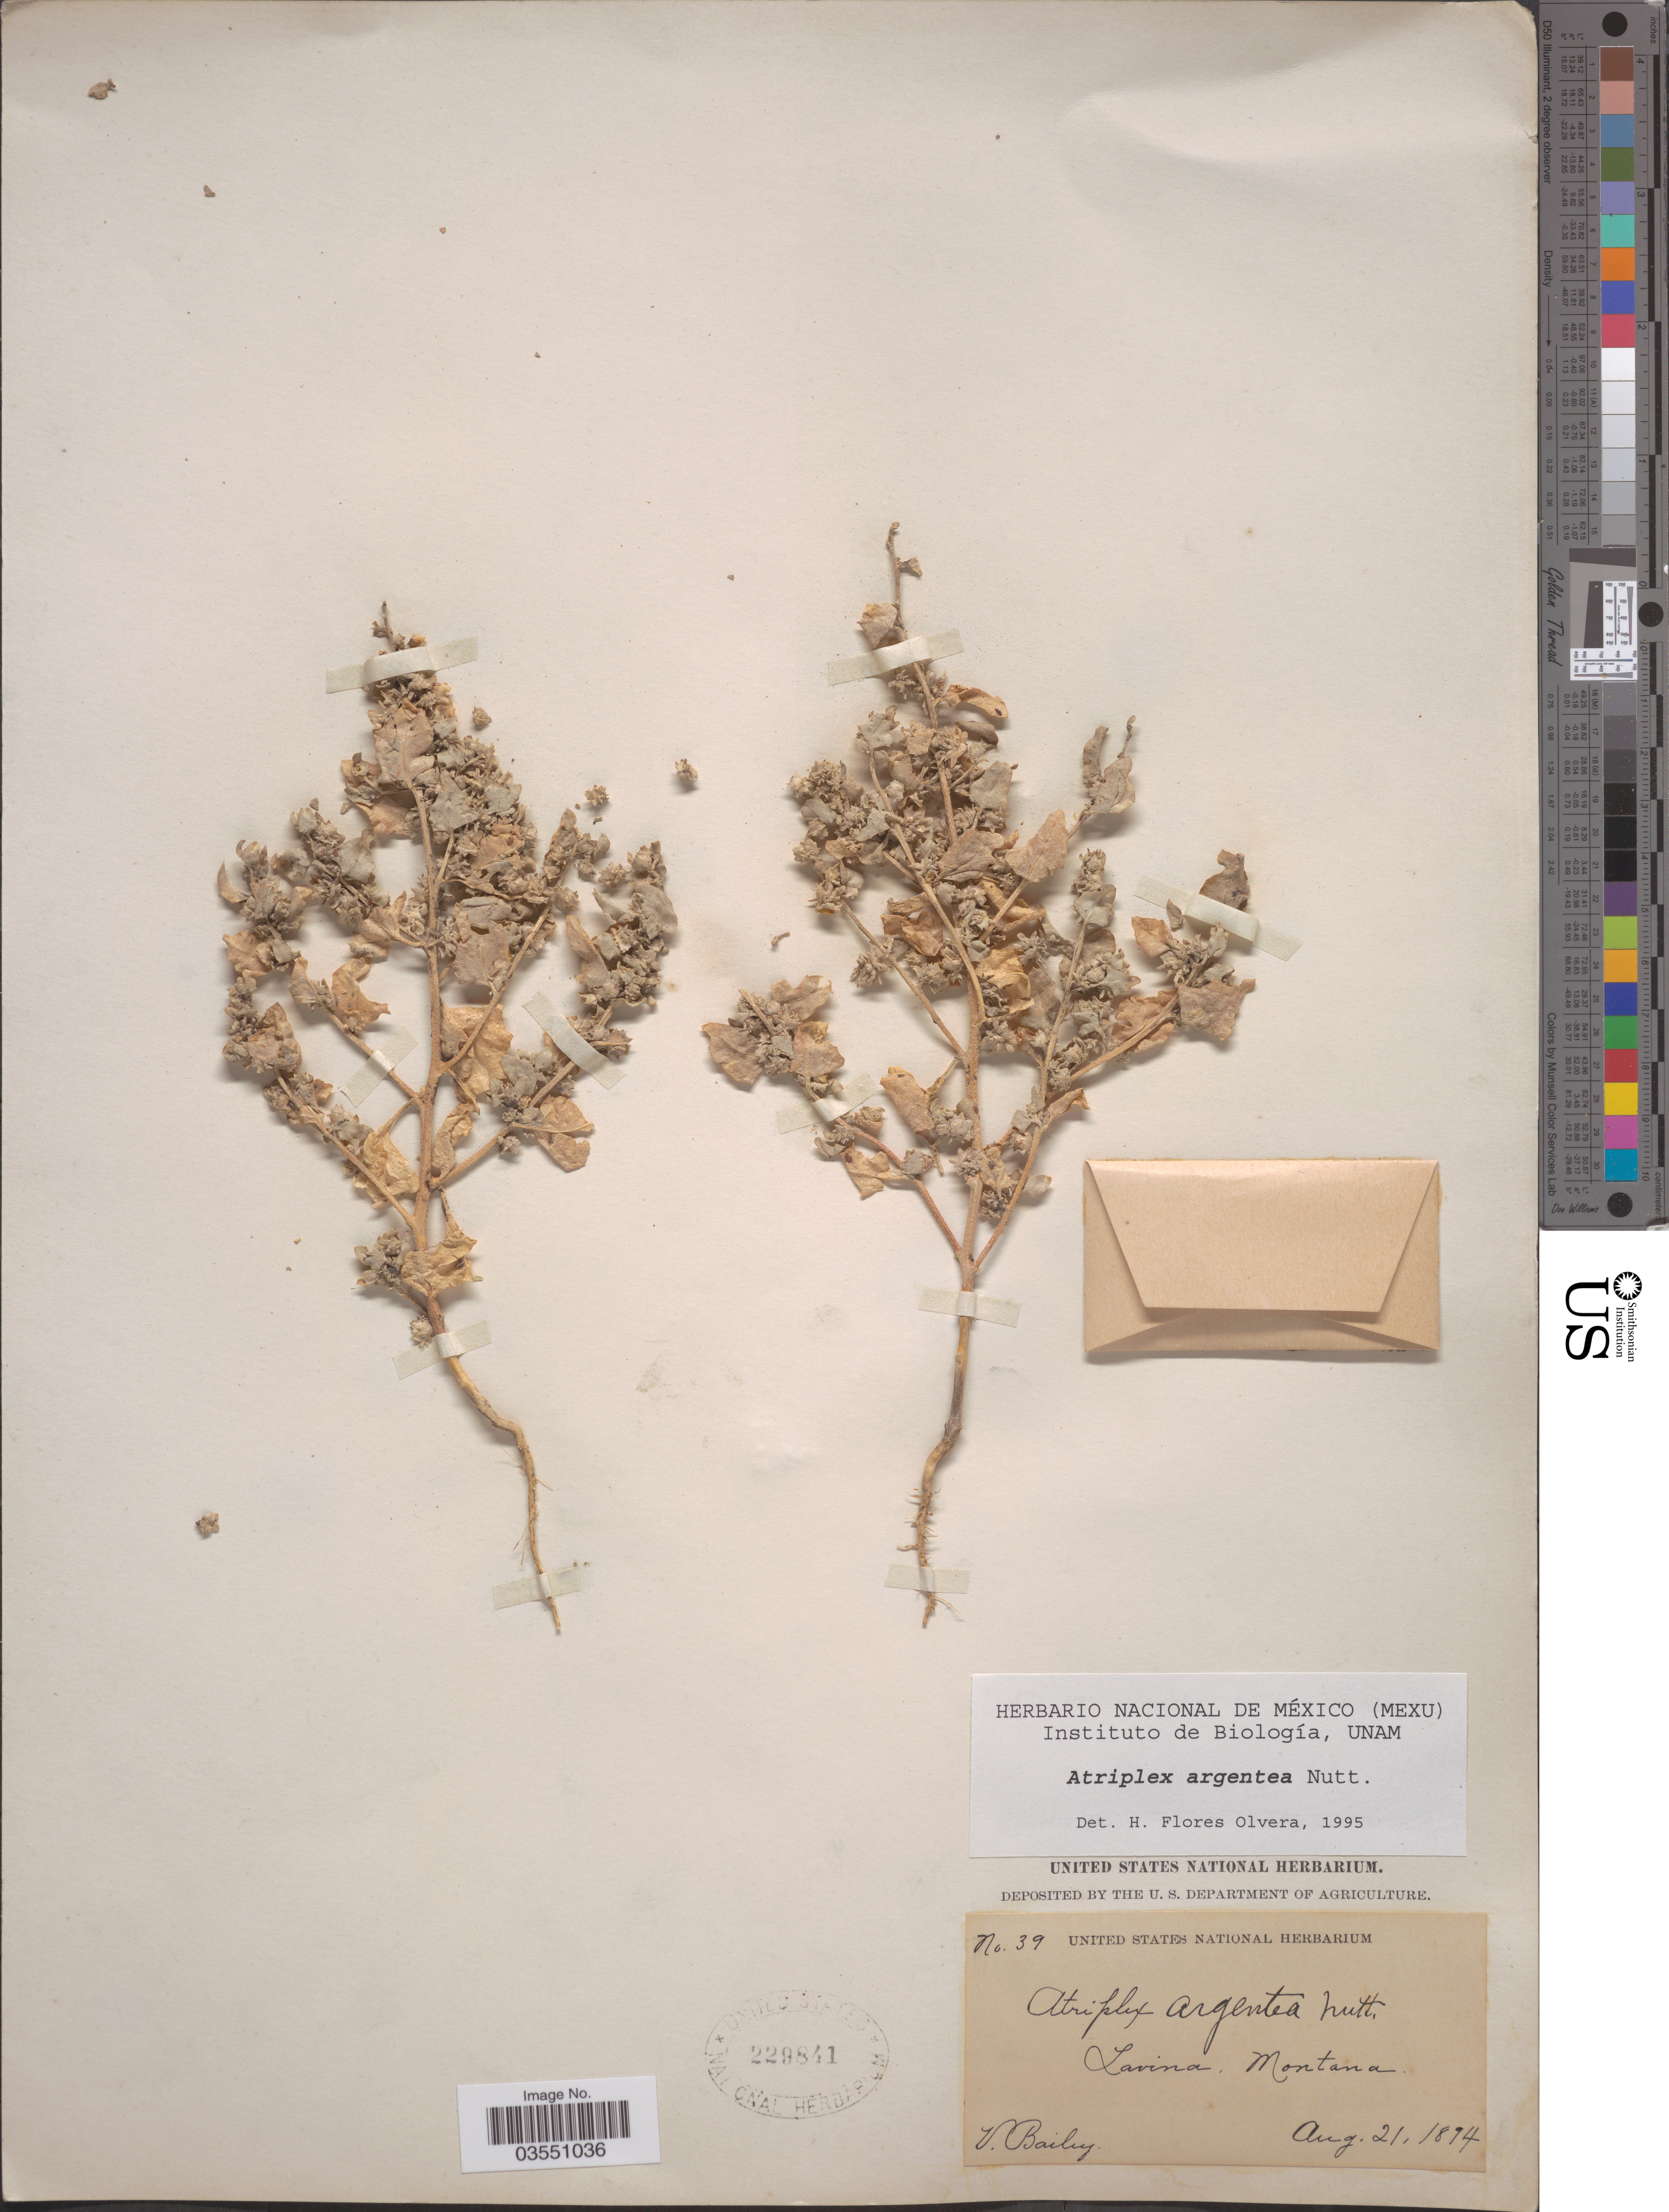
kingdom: Plantae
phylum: Tracheophyta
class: Magnoliopsida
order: Caryophyllales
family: Amaranthaceae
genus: Atriplex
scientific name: Atriplex argentea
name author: Nutt.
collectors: V. L. Bailey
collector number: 39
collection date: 1894-08-21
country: United States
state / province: Montana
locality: Lavina.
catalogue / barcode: US 229841